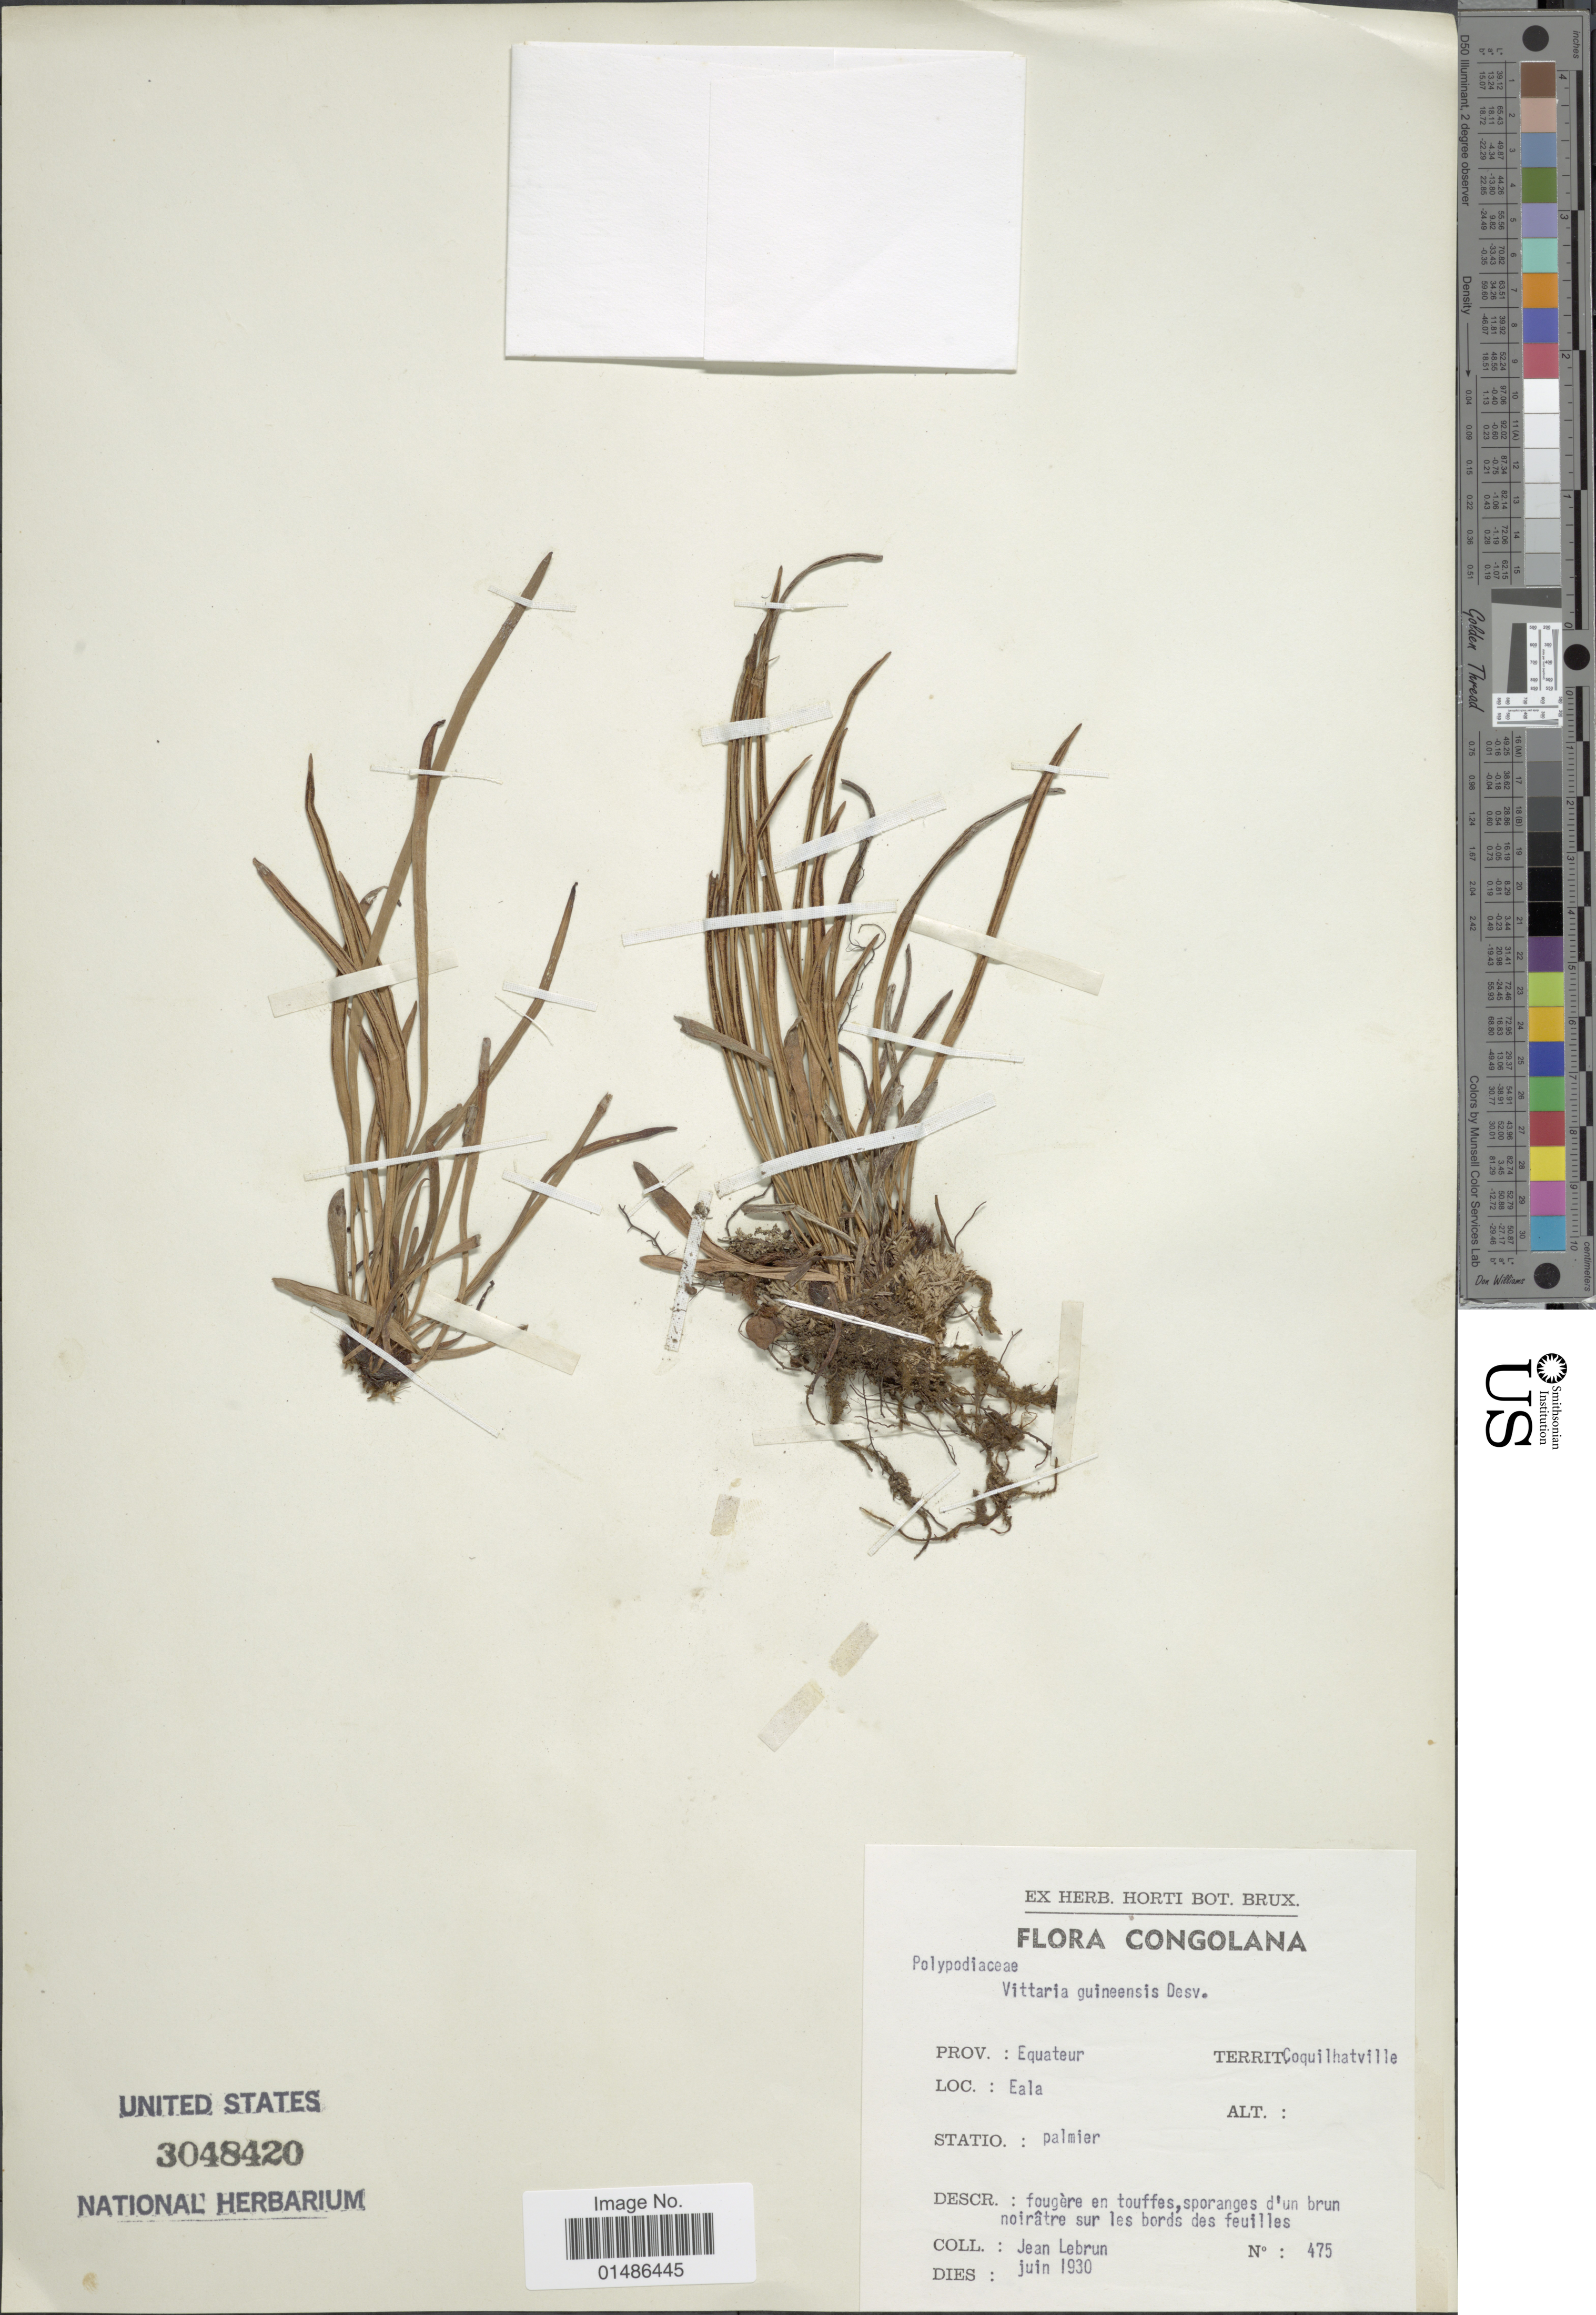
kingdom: Plantae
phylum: Tracheophyta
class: Polypodiopsida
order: Polypodiales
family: Pteridaceae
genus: Haplopteris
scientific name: Haplopteris guineensis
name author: (Desv.) E.H. Crane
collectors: J. A. Lebrun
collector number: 475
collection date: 1930-06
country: Congo, Democratic Republic of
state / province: Equateur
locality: Congolana. Territ. Coquilhatville. Eala.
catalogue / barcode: US 3048420